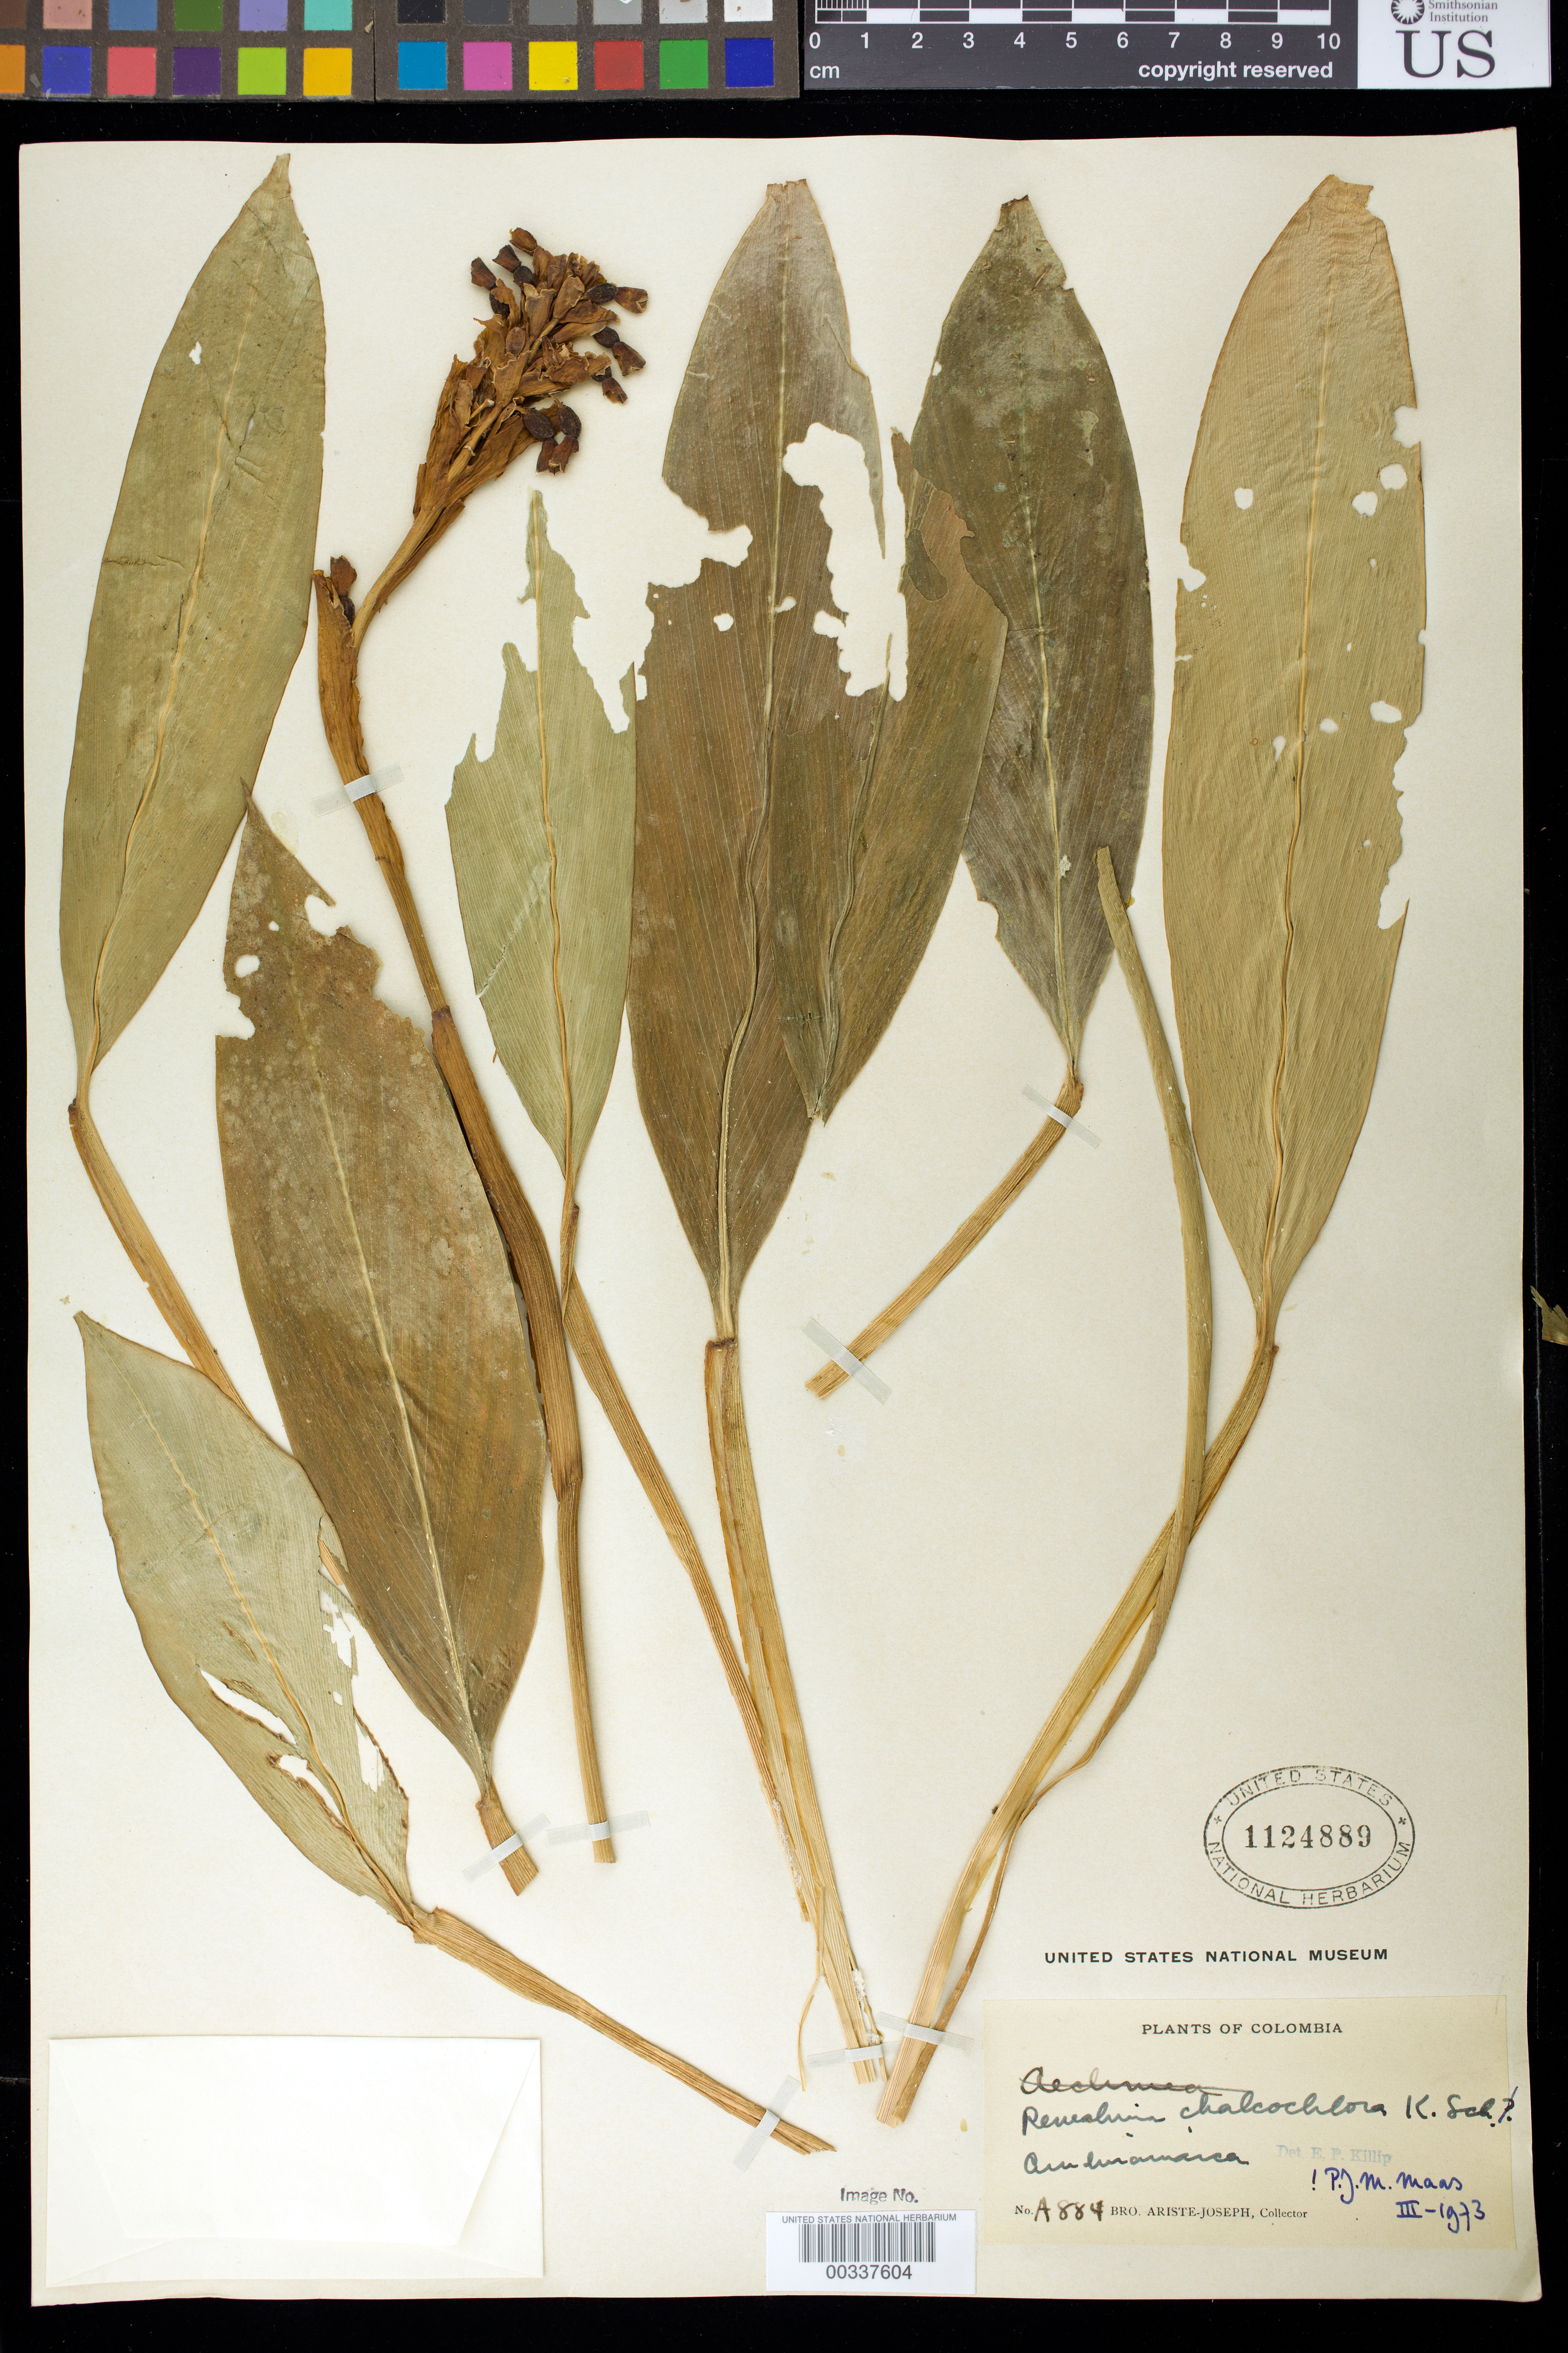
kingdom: Plantae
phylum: Tracheophyta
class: Liliopsida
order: Zingiberales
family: Zingiberaceae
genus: Renealmia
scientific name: Renealmia chalcochlora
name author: K. Schum.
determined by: Maas, Paul J. M.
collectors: Bro. Ariste-Joseph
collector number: A884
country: Colombia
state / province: Cundinamarca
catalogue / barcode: US 1124889